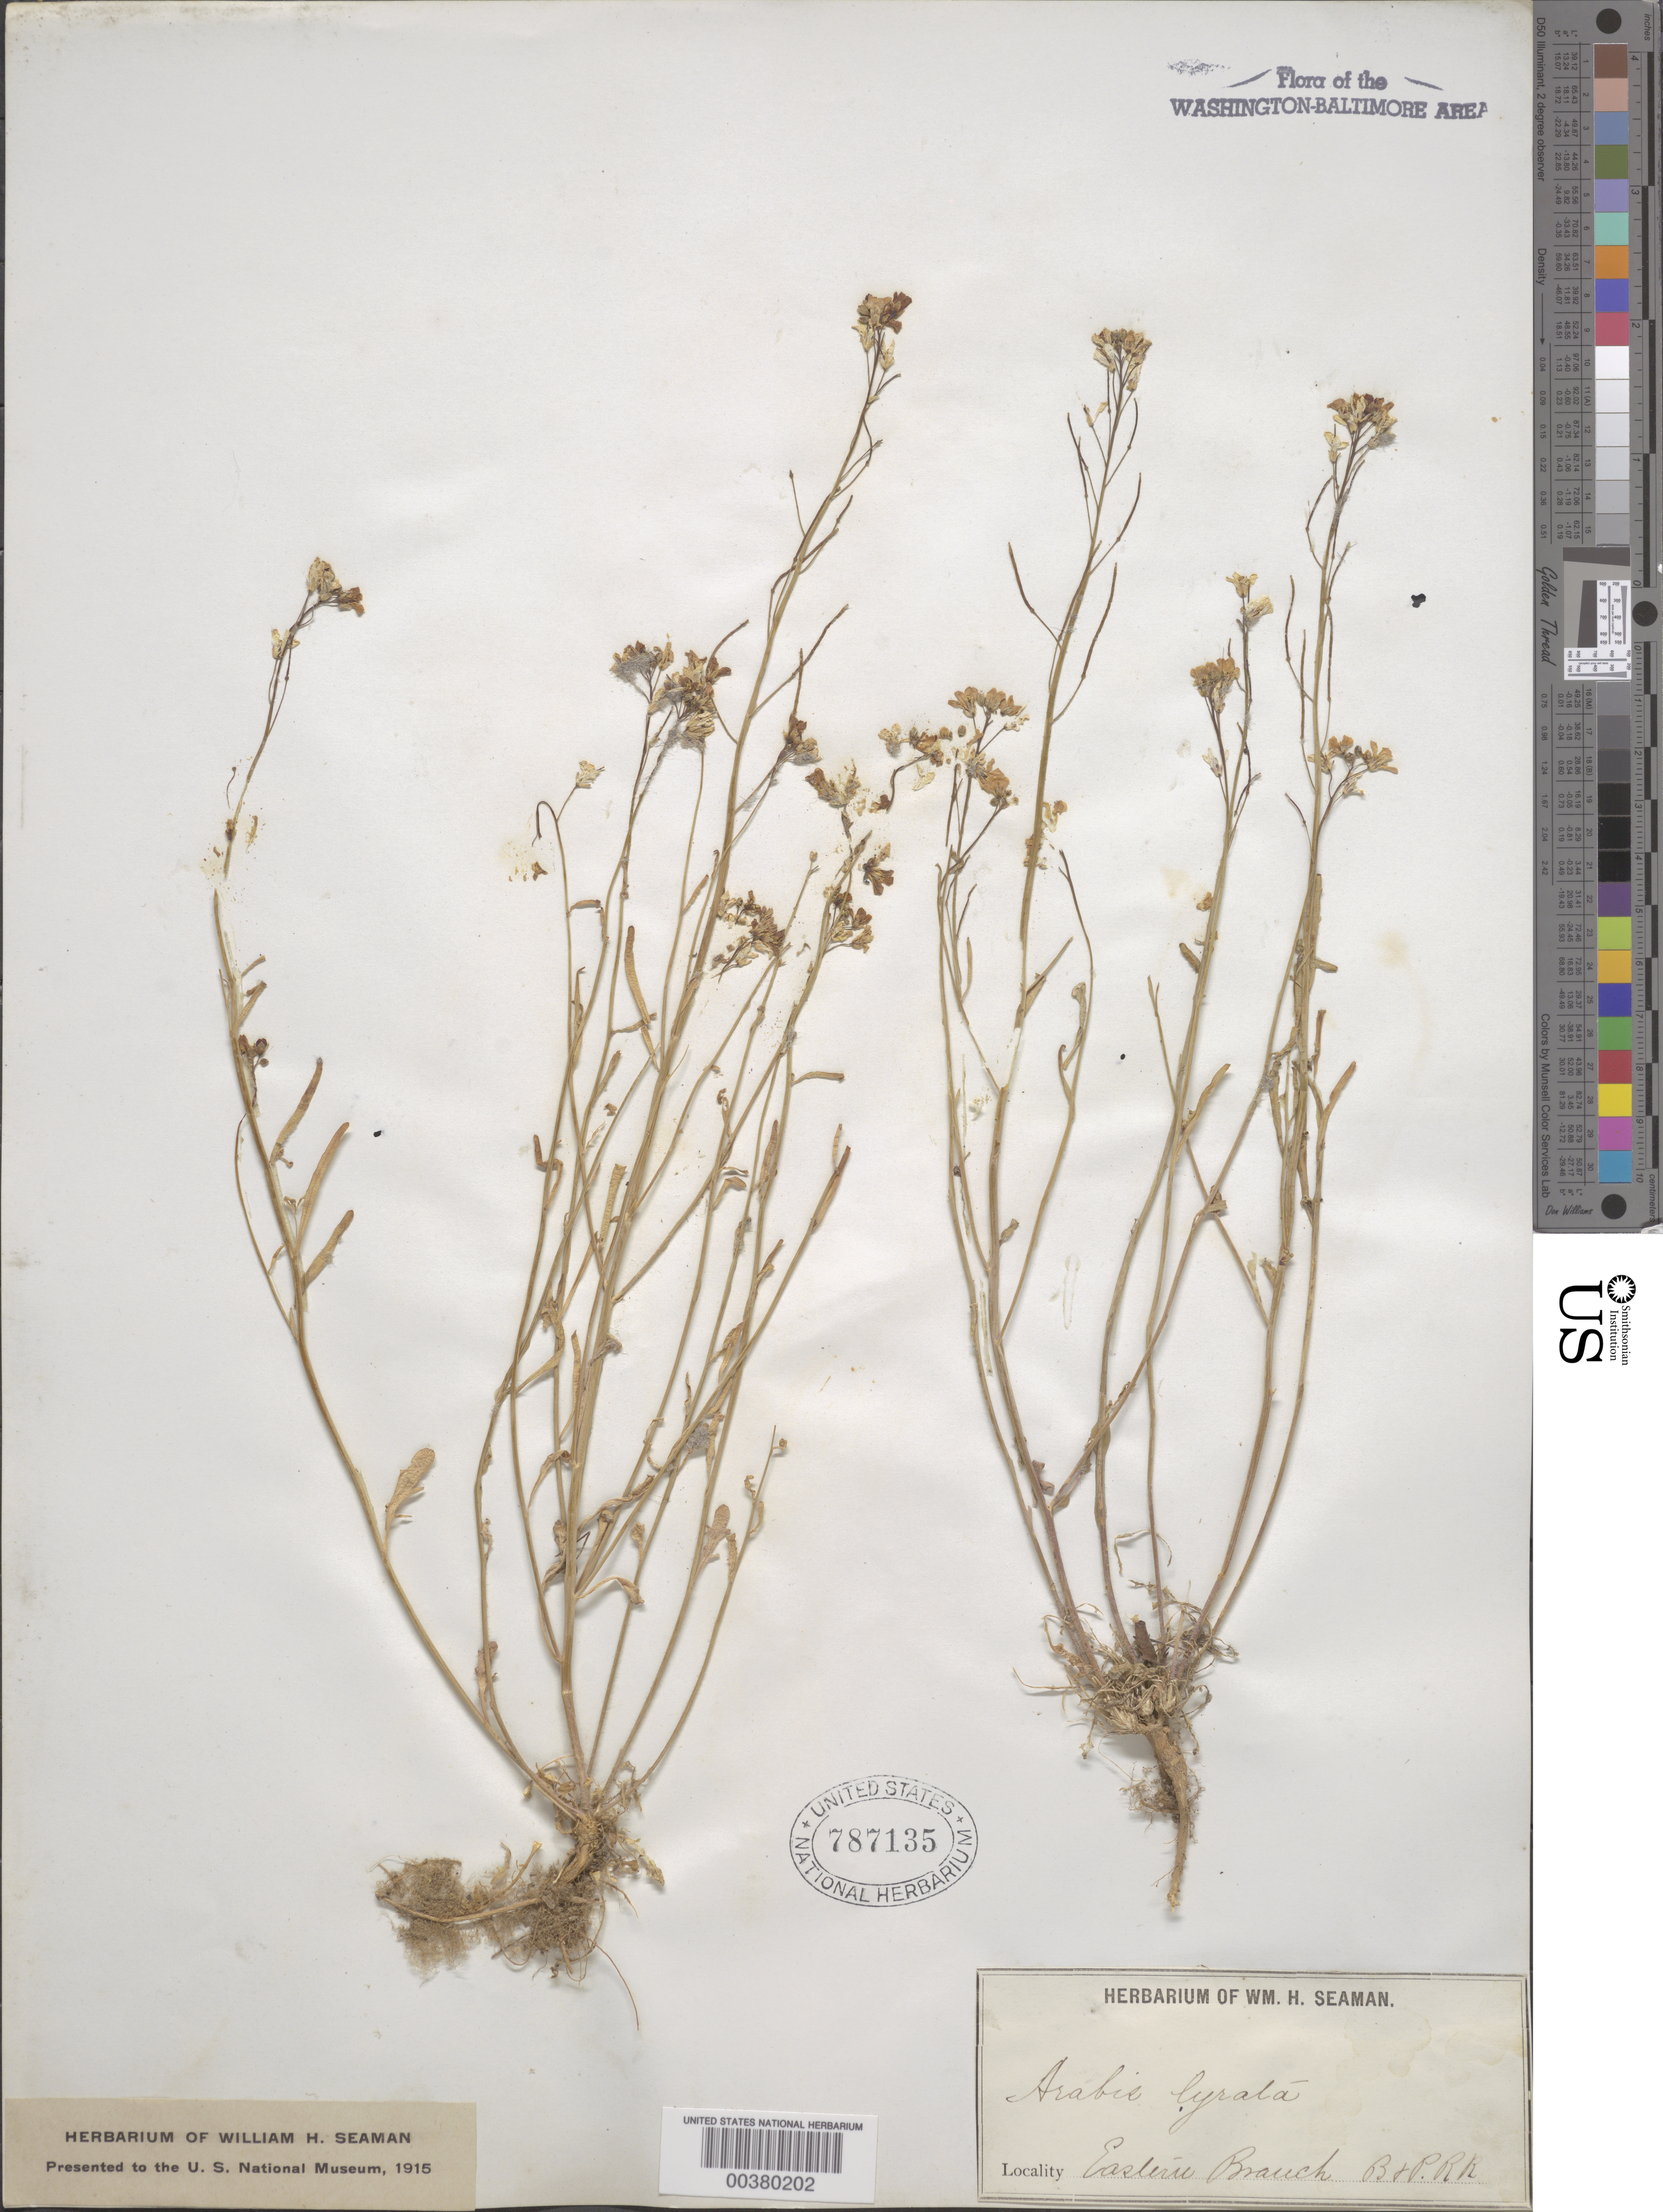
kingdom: Plantae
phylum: Tracheophyta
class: Magnoliopsida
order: Brassicales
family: Brassicaceae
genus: Arabidopsis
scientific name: Arabidopsis lyrata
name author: (L.) O'Kane & Al-Shehbaz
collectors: W. Seaman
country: United States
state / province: District of Columbia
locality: Eastern Branch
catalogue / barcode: US 787135